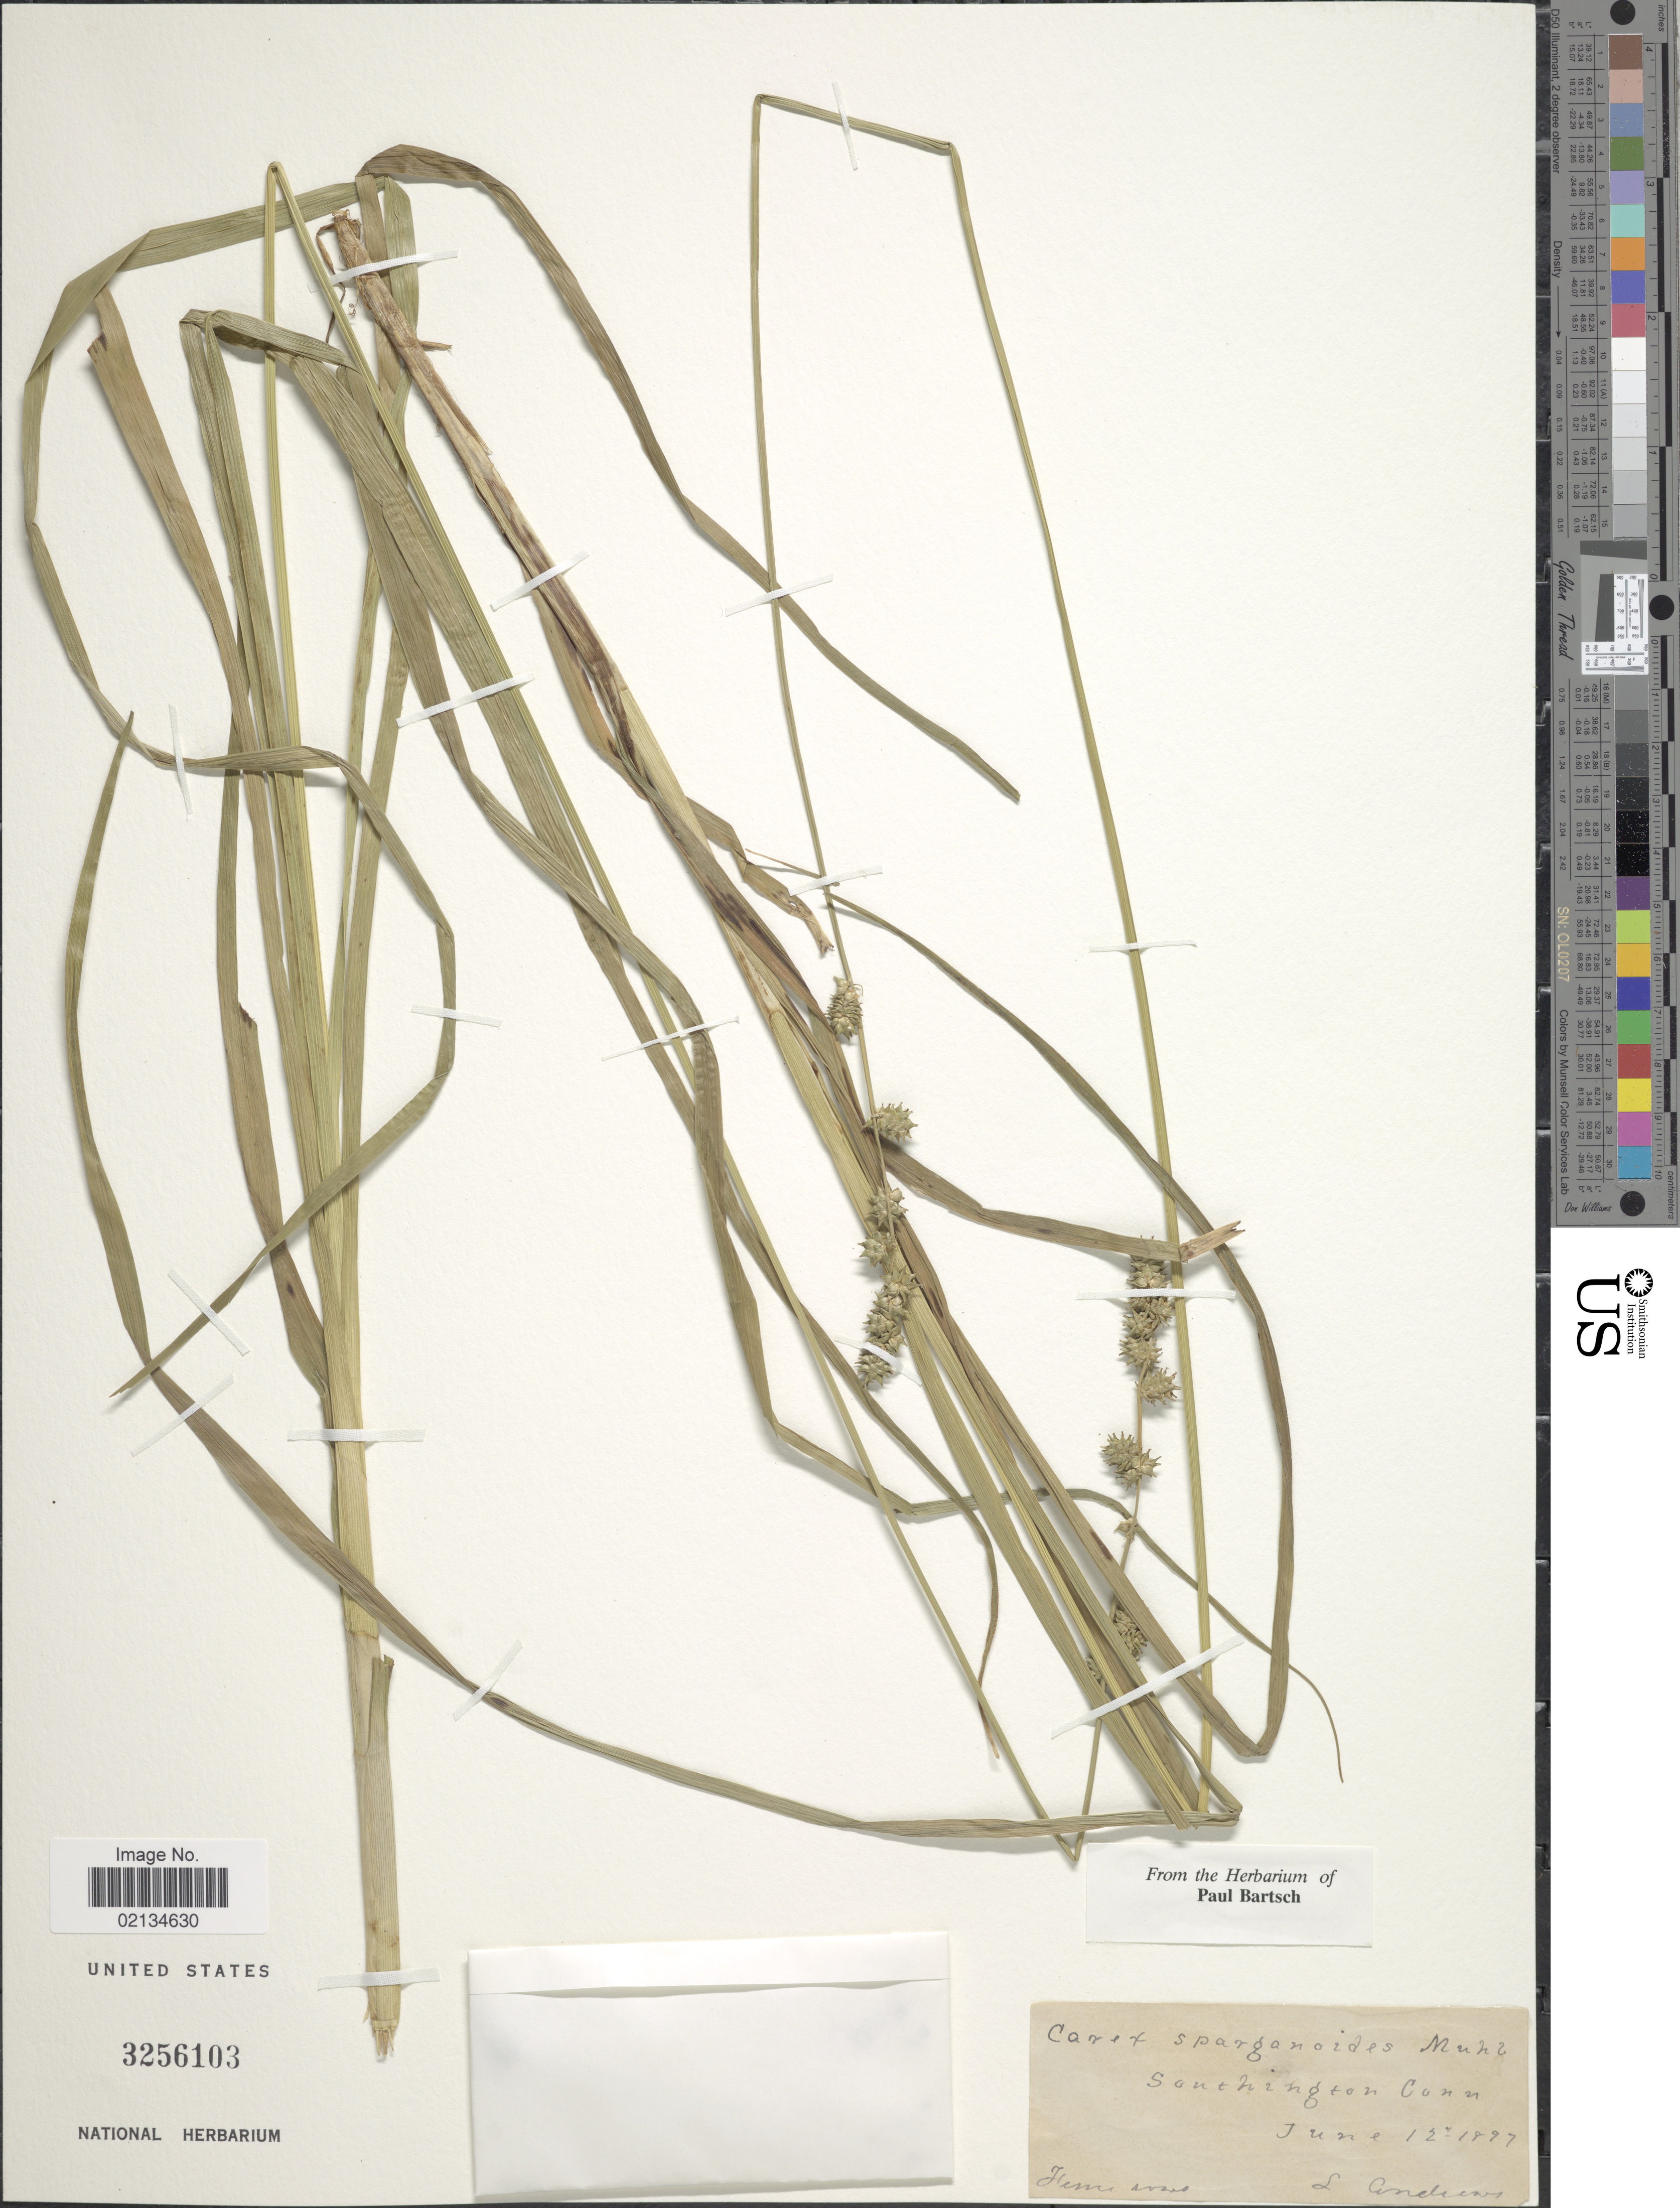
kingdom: Plantae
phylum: Tracheophyta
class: Liliopsida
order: Poales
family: Cyperaceae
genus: Carex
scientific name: Carex sparganioides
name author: Muhl. ex Willd.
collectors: L. Andrews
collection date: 1897-06-12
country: United States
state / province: Connecticut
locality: Southington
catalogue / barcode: US 3256103